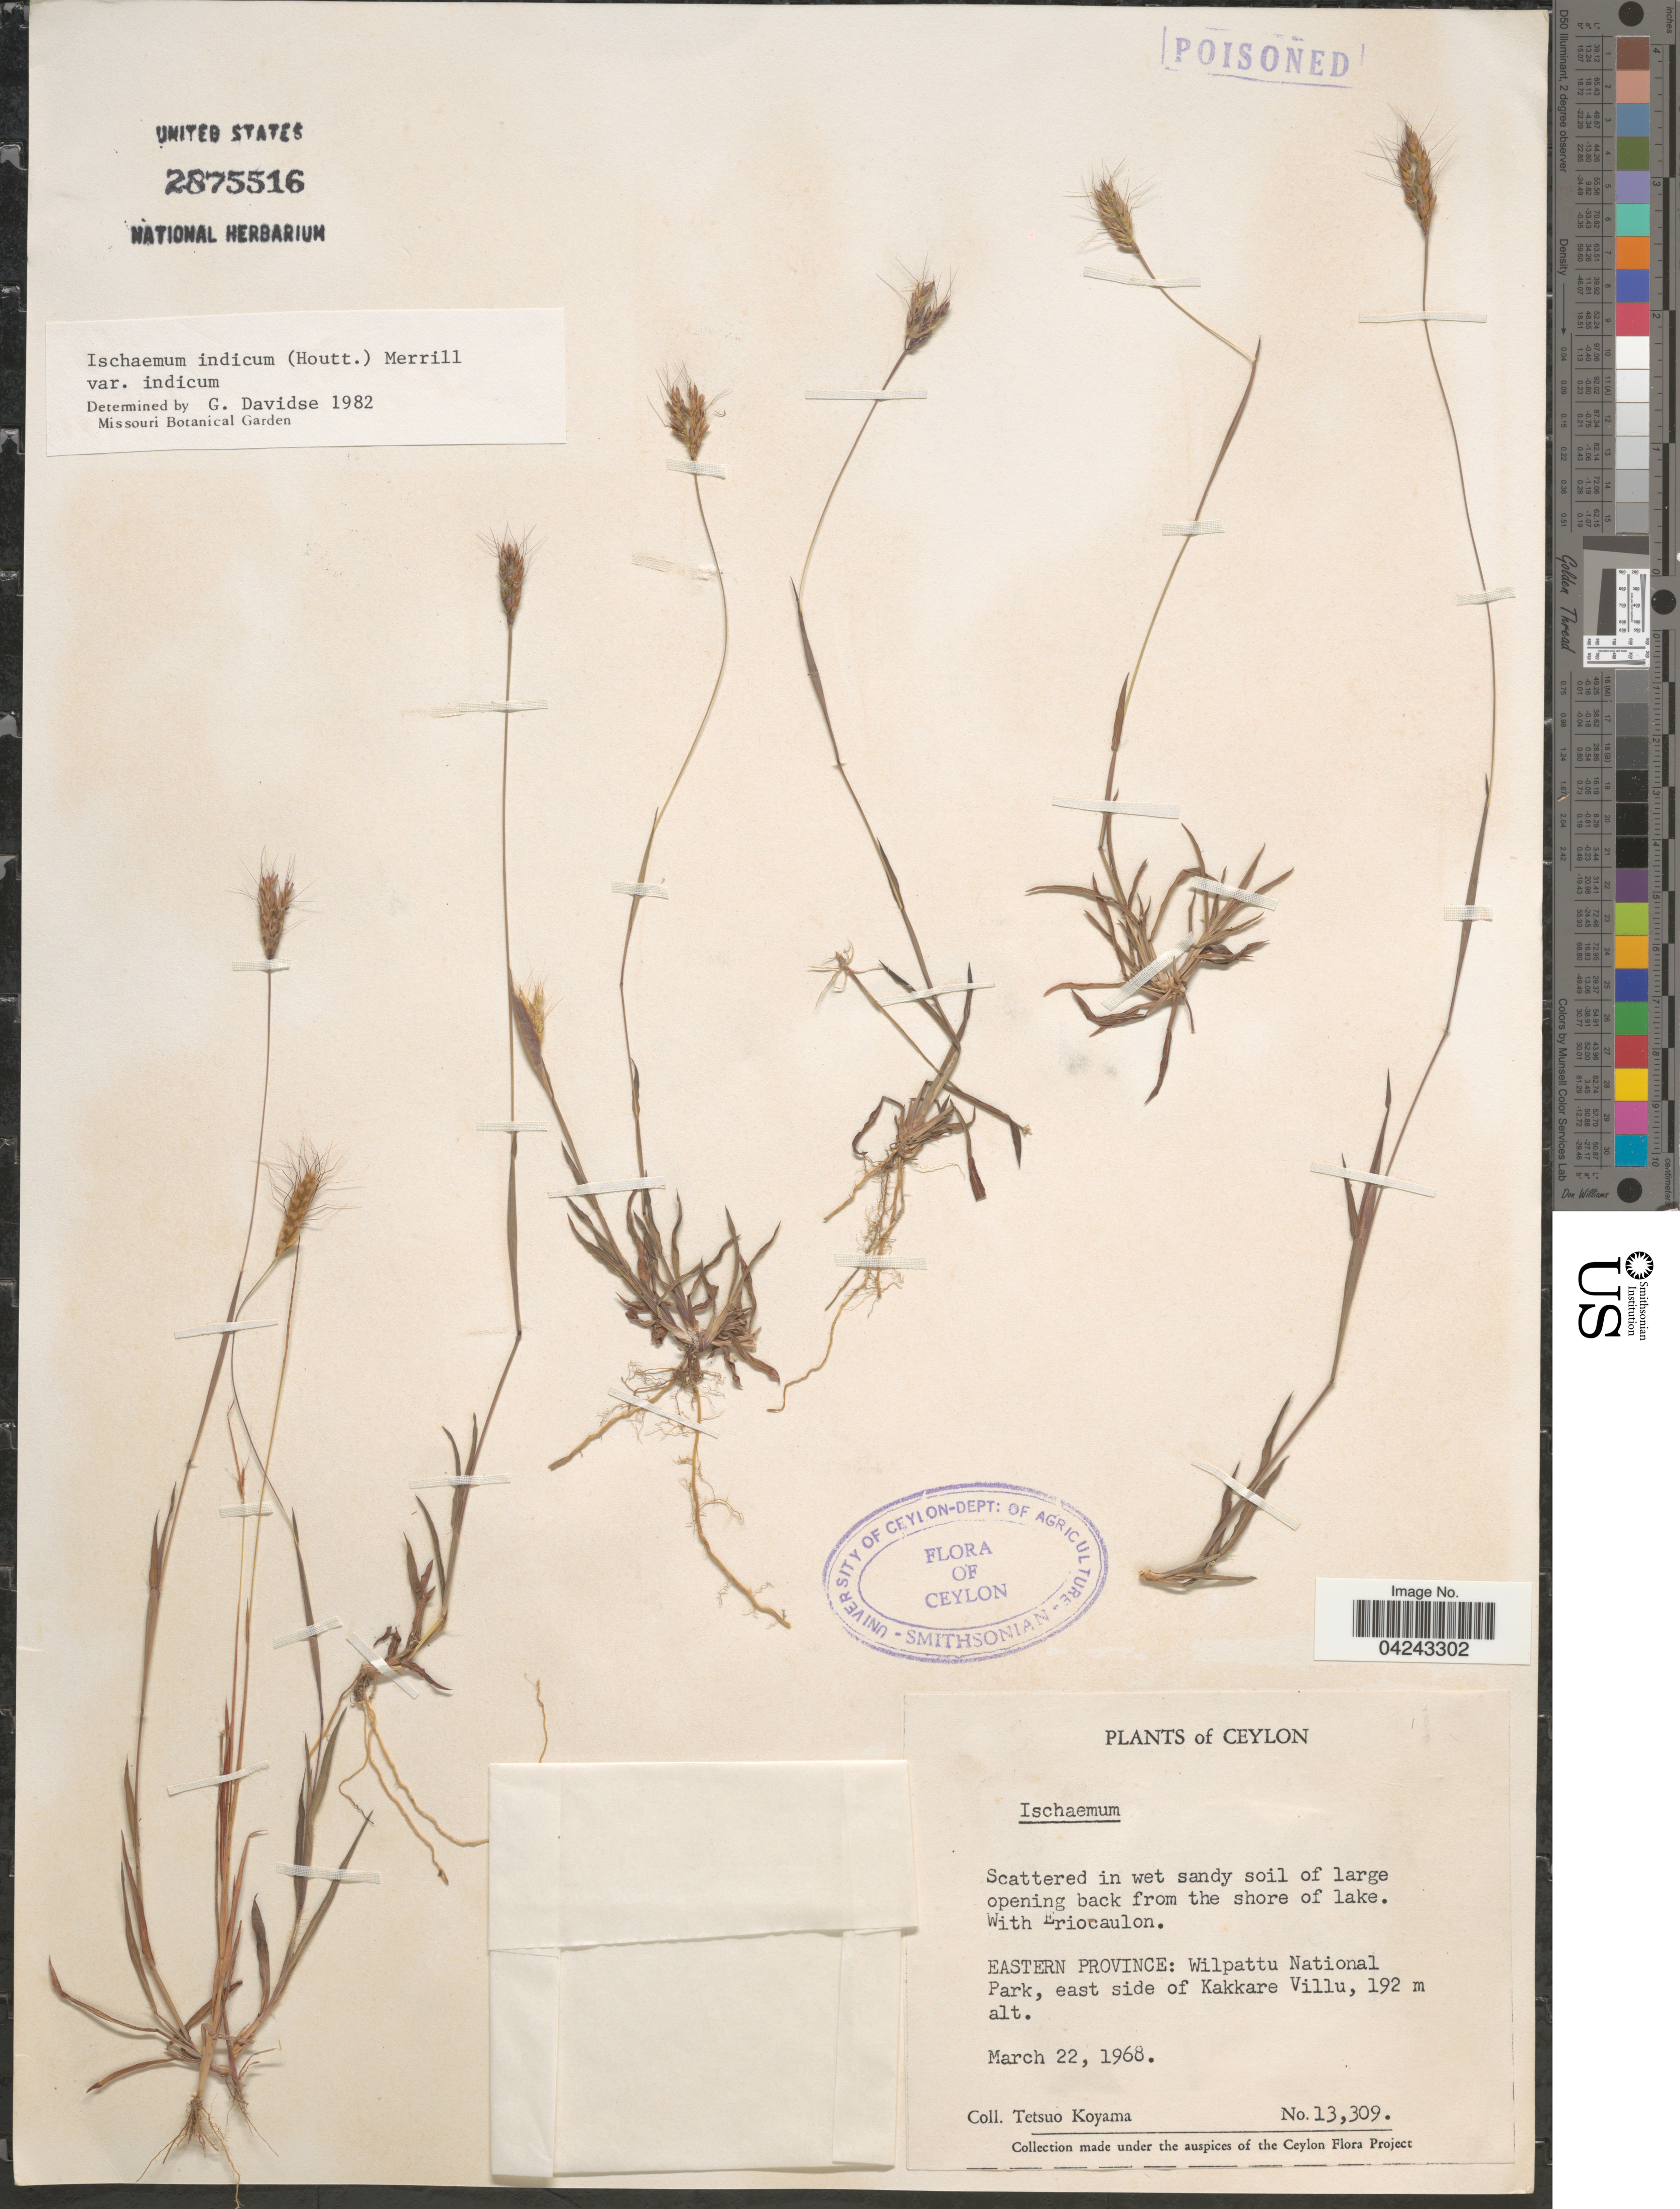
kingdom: Plantae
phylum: Tracheophyta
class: Liliopsida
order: Poales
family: Poaceae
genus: Ischaemum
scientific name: Ischaemum ciliare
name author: Retz.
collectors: T. Koyama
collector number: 13309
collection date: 1968-03-22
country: Sri Lanka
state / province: Eastern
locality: Ceylon. Wilpattu National Park, east side of Kakkare Villu.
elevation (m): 192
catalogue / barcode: US 2875516